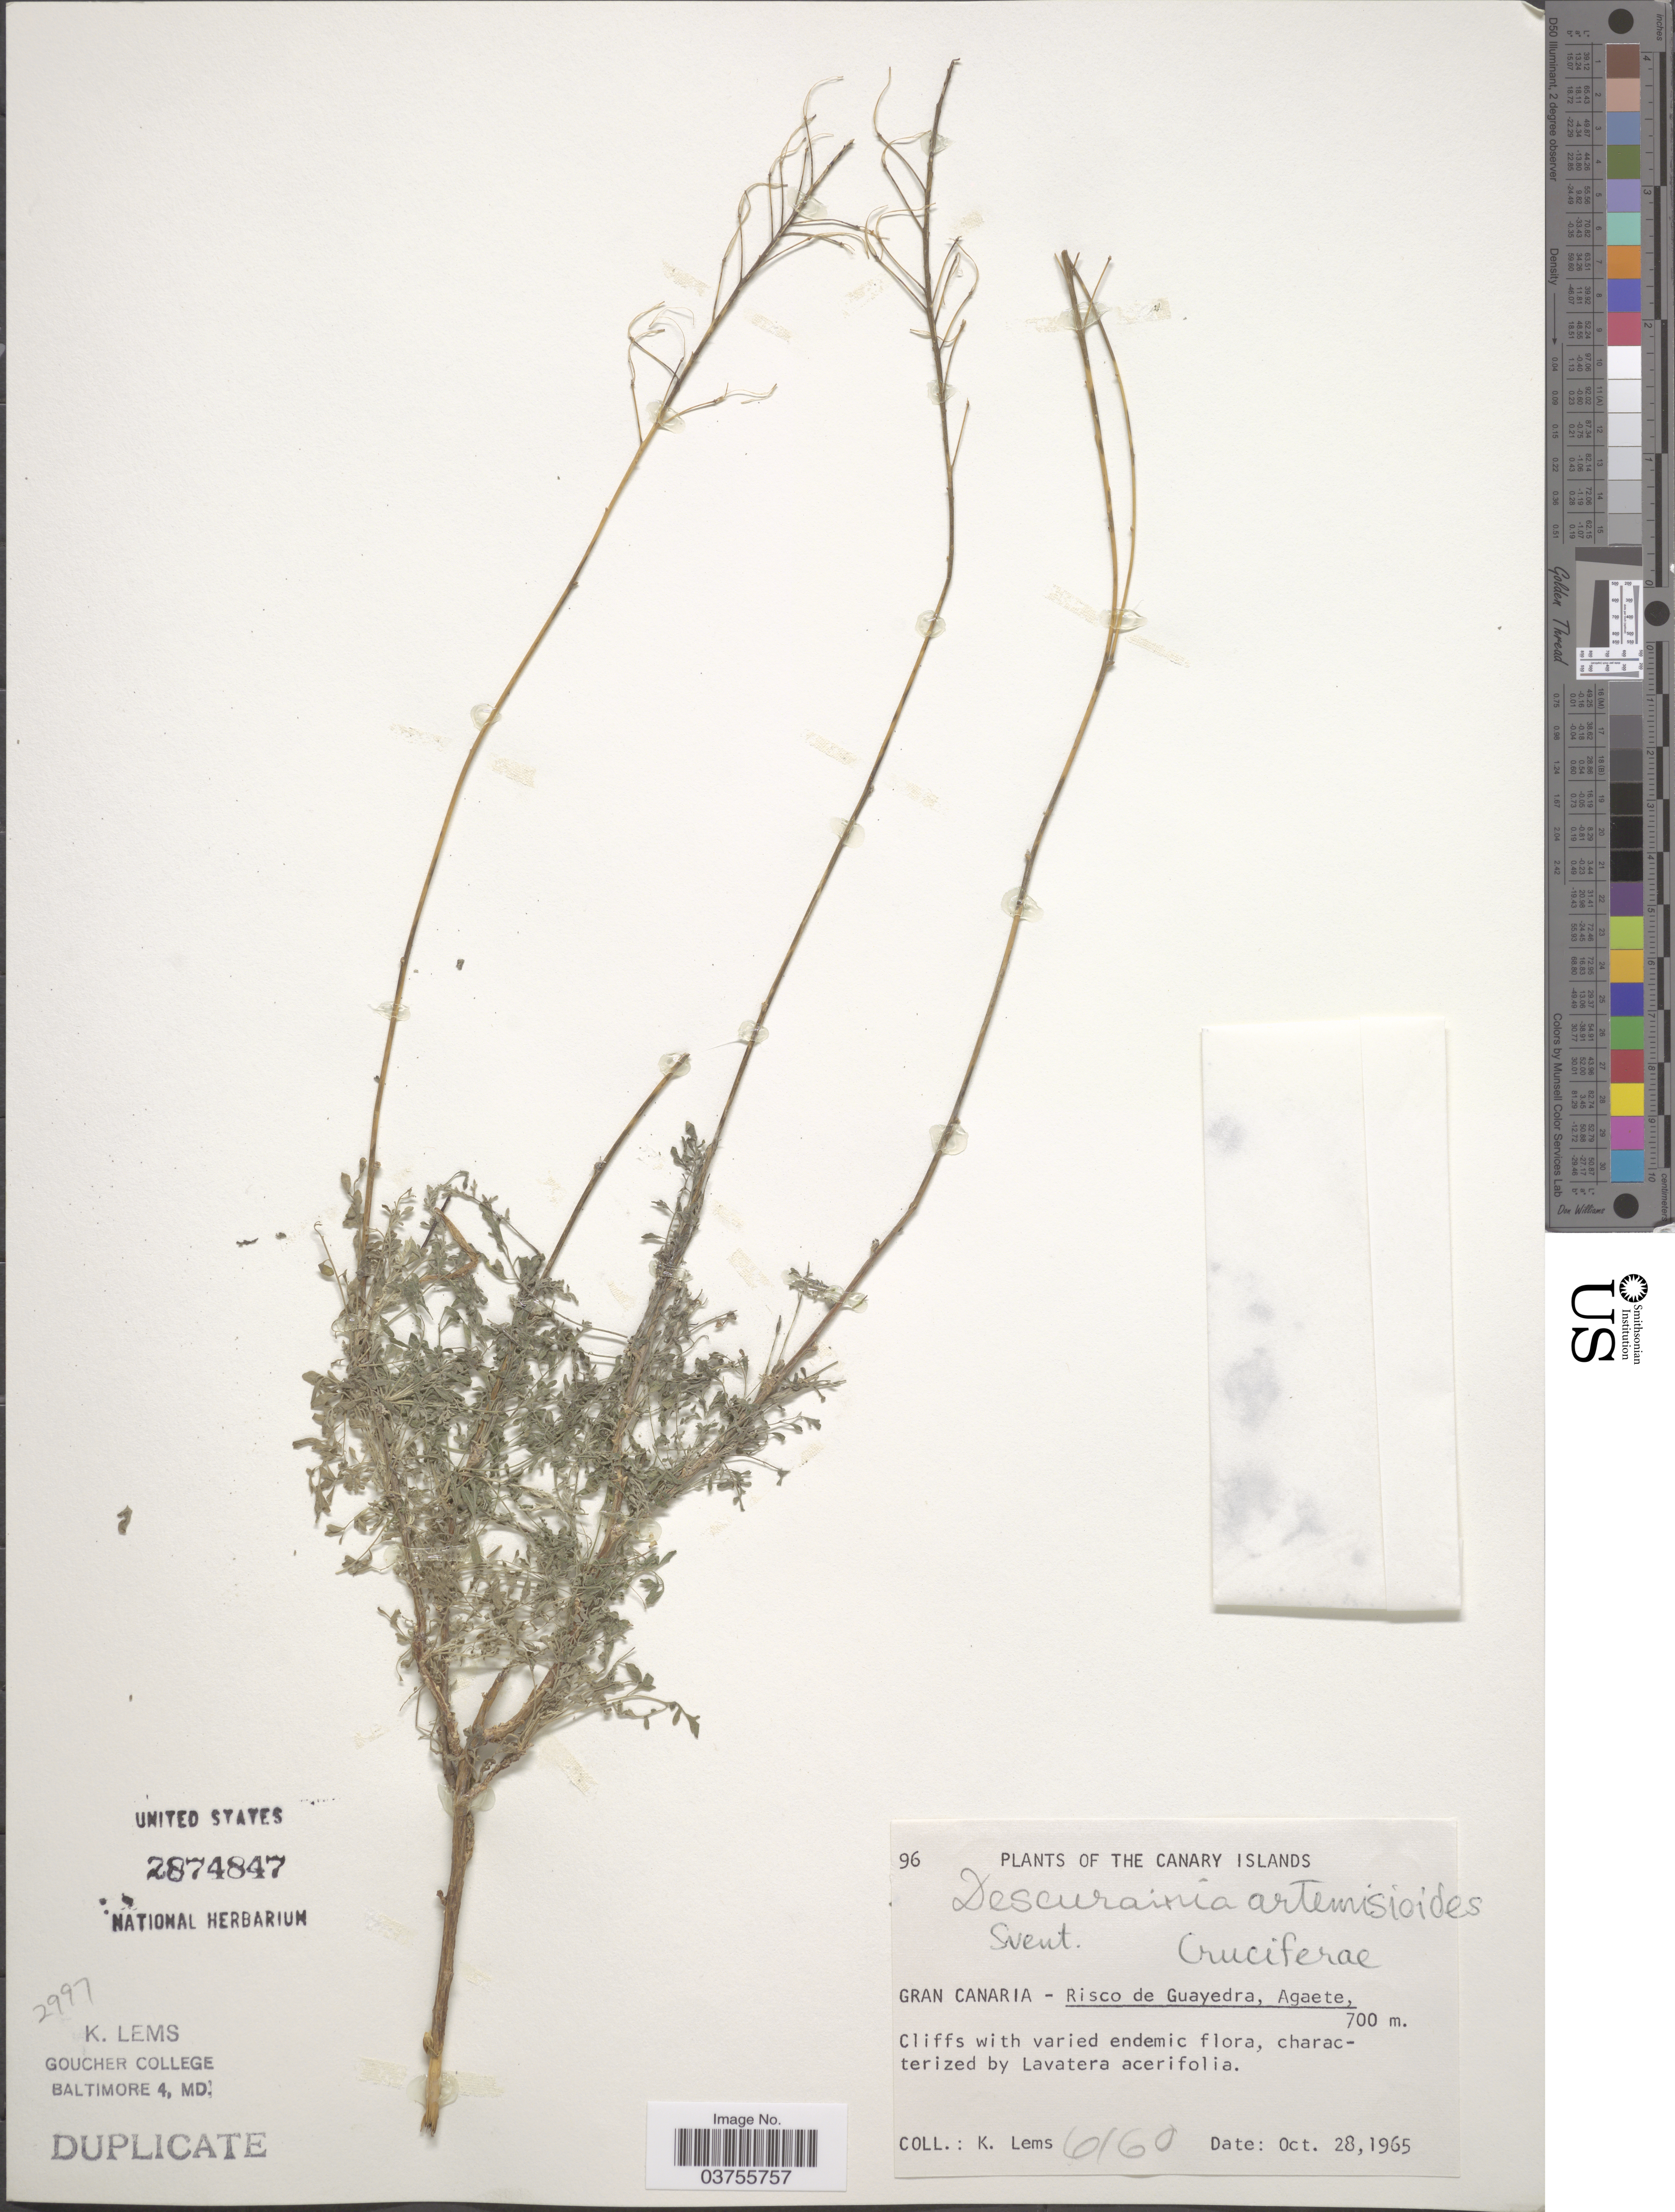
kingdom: Plantae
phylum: Tracheophyta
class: Magnoliopsida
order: Brassicales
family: Brassicaceae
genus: Descurainia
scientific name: Descurainia artemisioides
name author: Svent.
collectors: K. Lems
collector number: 6160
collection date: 1965-10-28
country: Spain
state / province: Canarias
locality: The Canary Islands. Gran Canaria - Risco de Guayedra, Agæte.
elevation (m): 700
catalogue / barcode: US 2874847